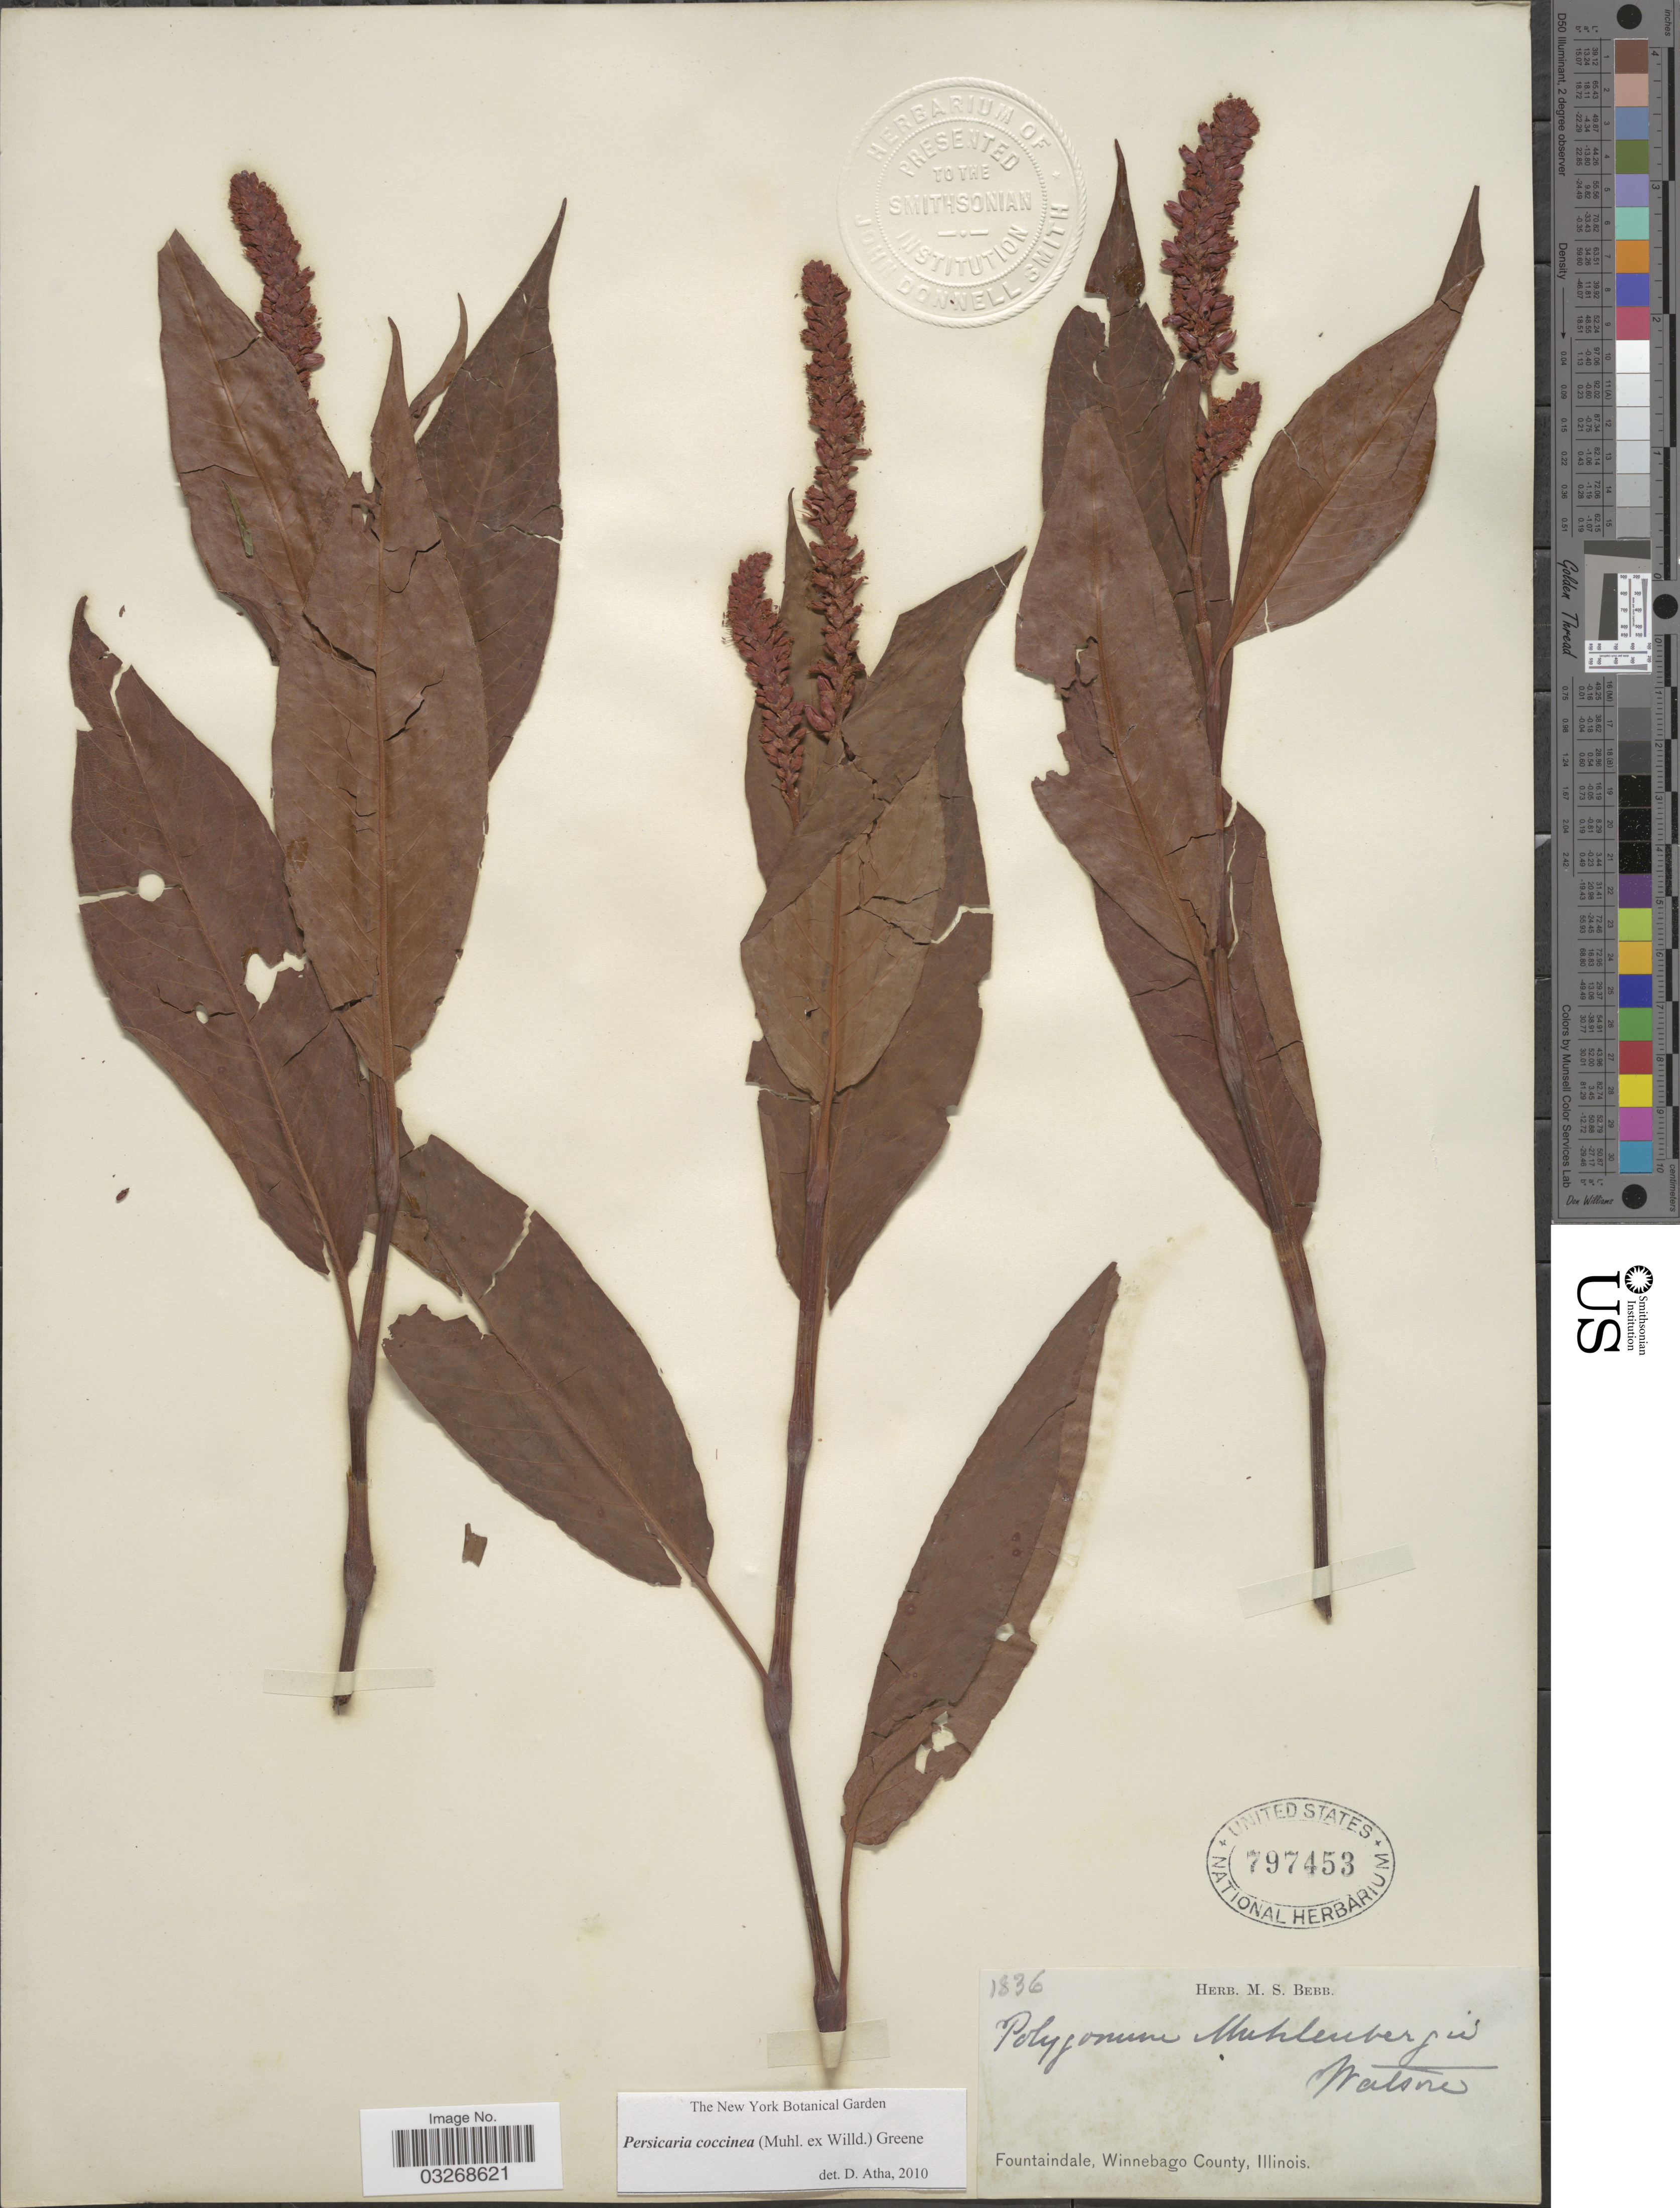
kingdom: Plantae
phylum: Tracheophyta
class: Magnoliopsida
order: Caryophyllales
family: Polygonaceae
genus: Persicaria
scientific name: Persicaria coccinea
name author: (Muhl. ex Willd.) Greene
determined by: Atha, D. E.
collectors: ex Herb. M. S. Bebb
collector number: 1836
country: United States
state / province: Illinois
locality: Fountaindale, Winnebago County.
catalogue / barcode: US 797453